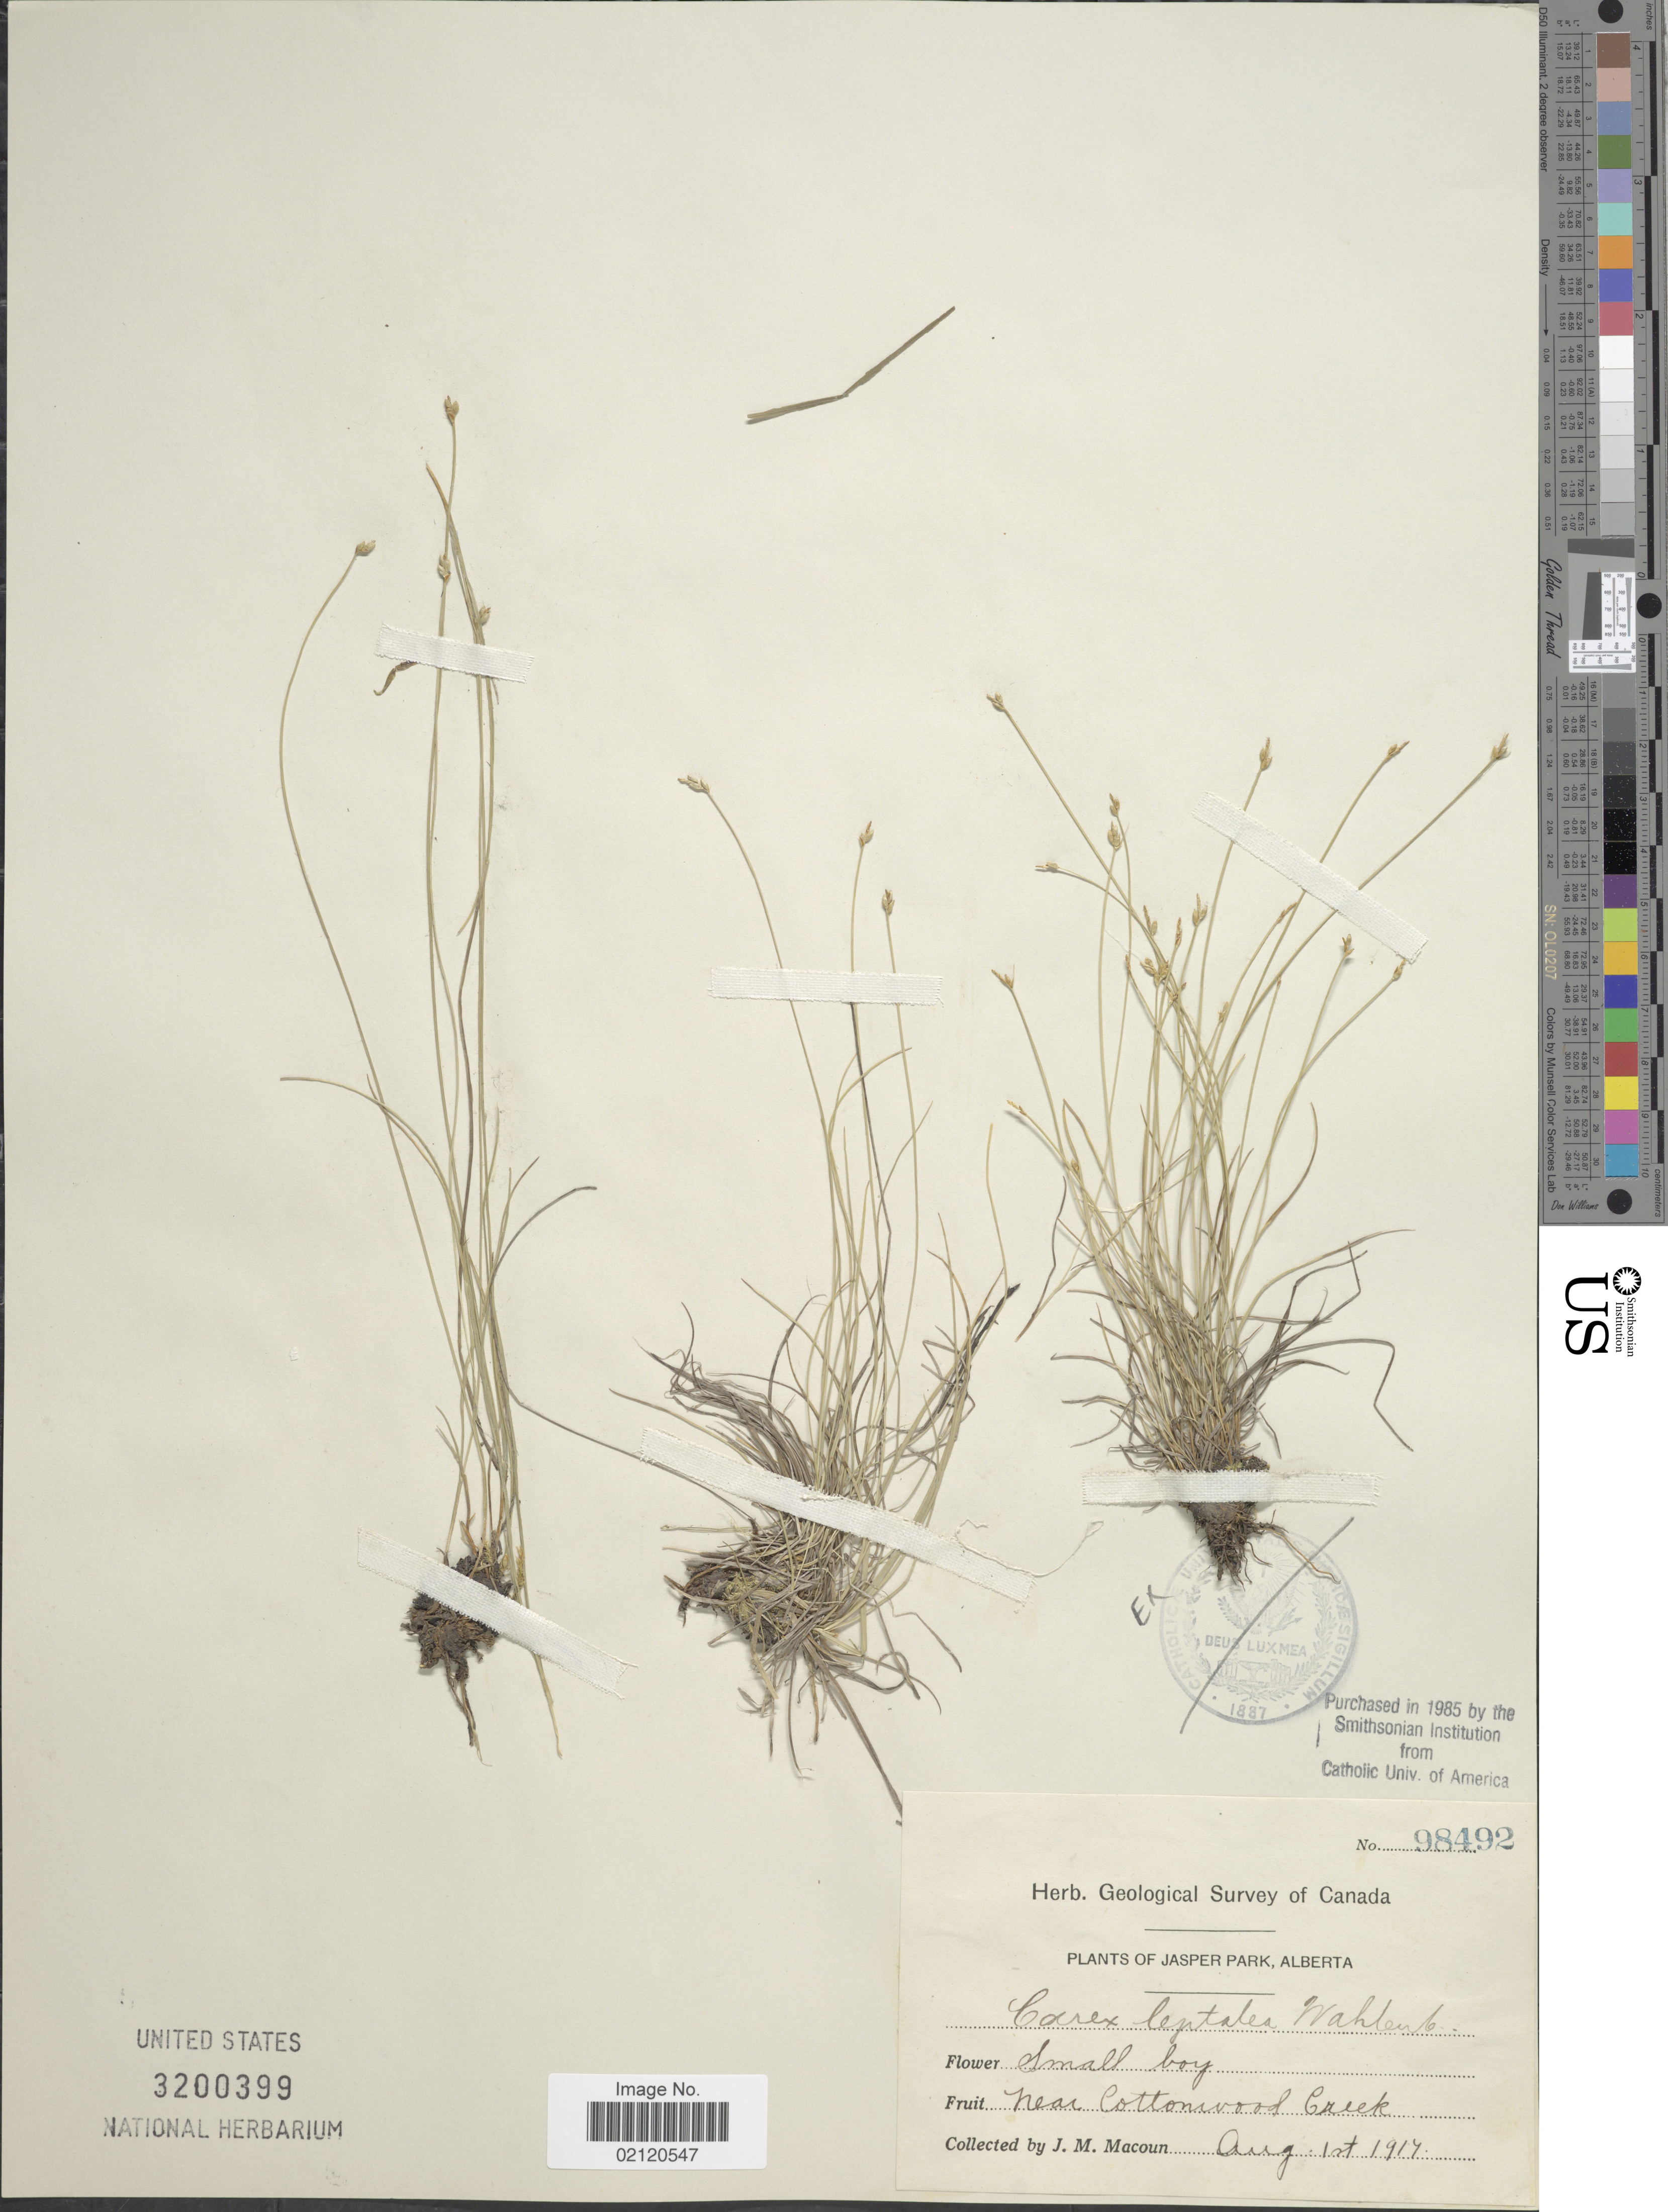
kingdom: Plantae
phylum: Tracheophyta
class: Liliopsida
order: Poales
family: Cyperaceae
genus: Carex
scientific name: Carex leptalea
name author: Wahlenb.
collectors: J. M. Macoun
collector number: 98492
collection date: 1917-08-01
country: Canada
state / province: Alberta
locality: Jasper Park, Near Cottonwood Creek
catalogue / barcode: US 3200399